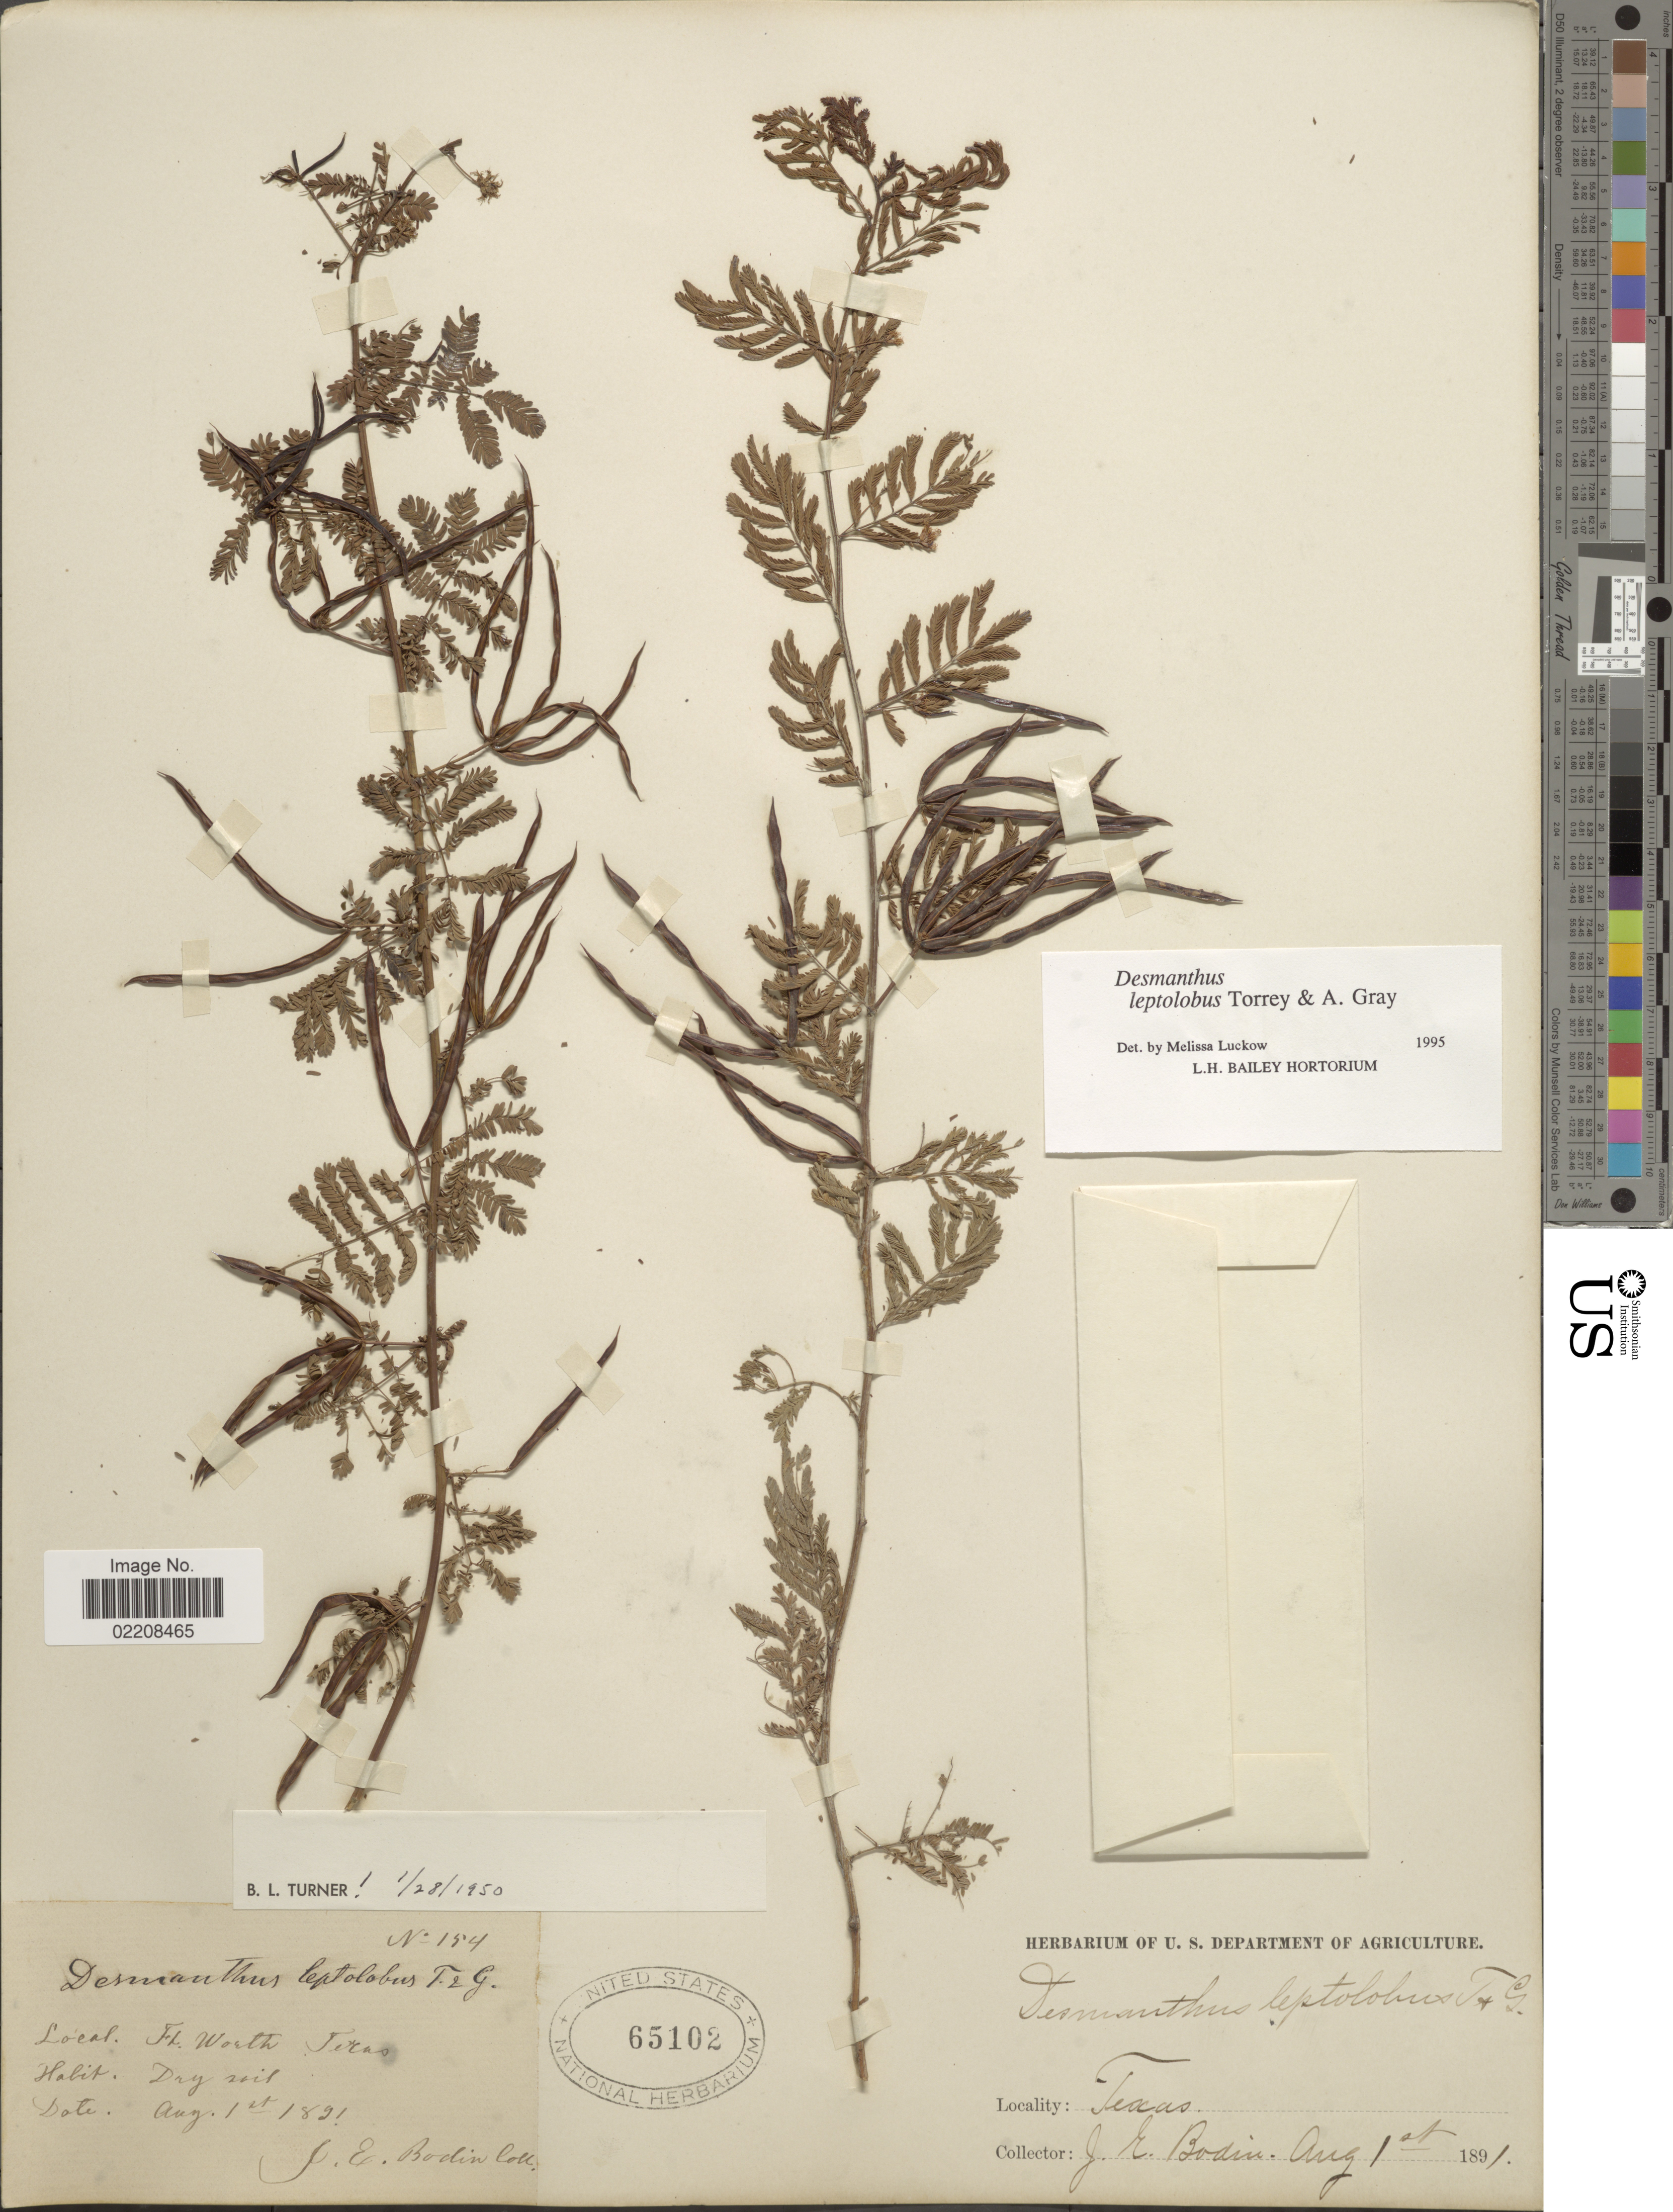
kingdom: Plantae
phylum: Tracheophyta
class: Magnoliopsida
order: Fabales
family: Fabaceae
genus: Desmanthus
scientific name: Desmanthus leptolobus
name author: Torr. & A. Gray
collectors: J. E. Bodin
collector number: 154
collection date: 1891-08-01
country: United States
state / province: Texas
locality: Ft. Worth, Texas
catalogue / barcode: US 65102